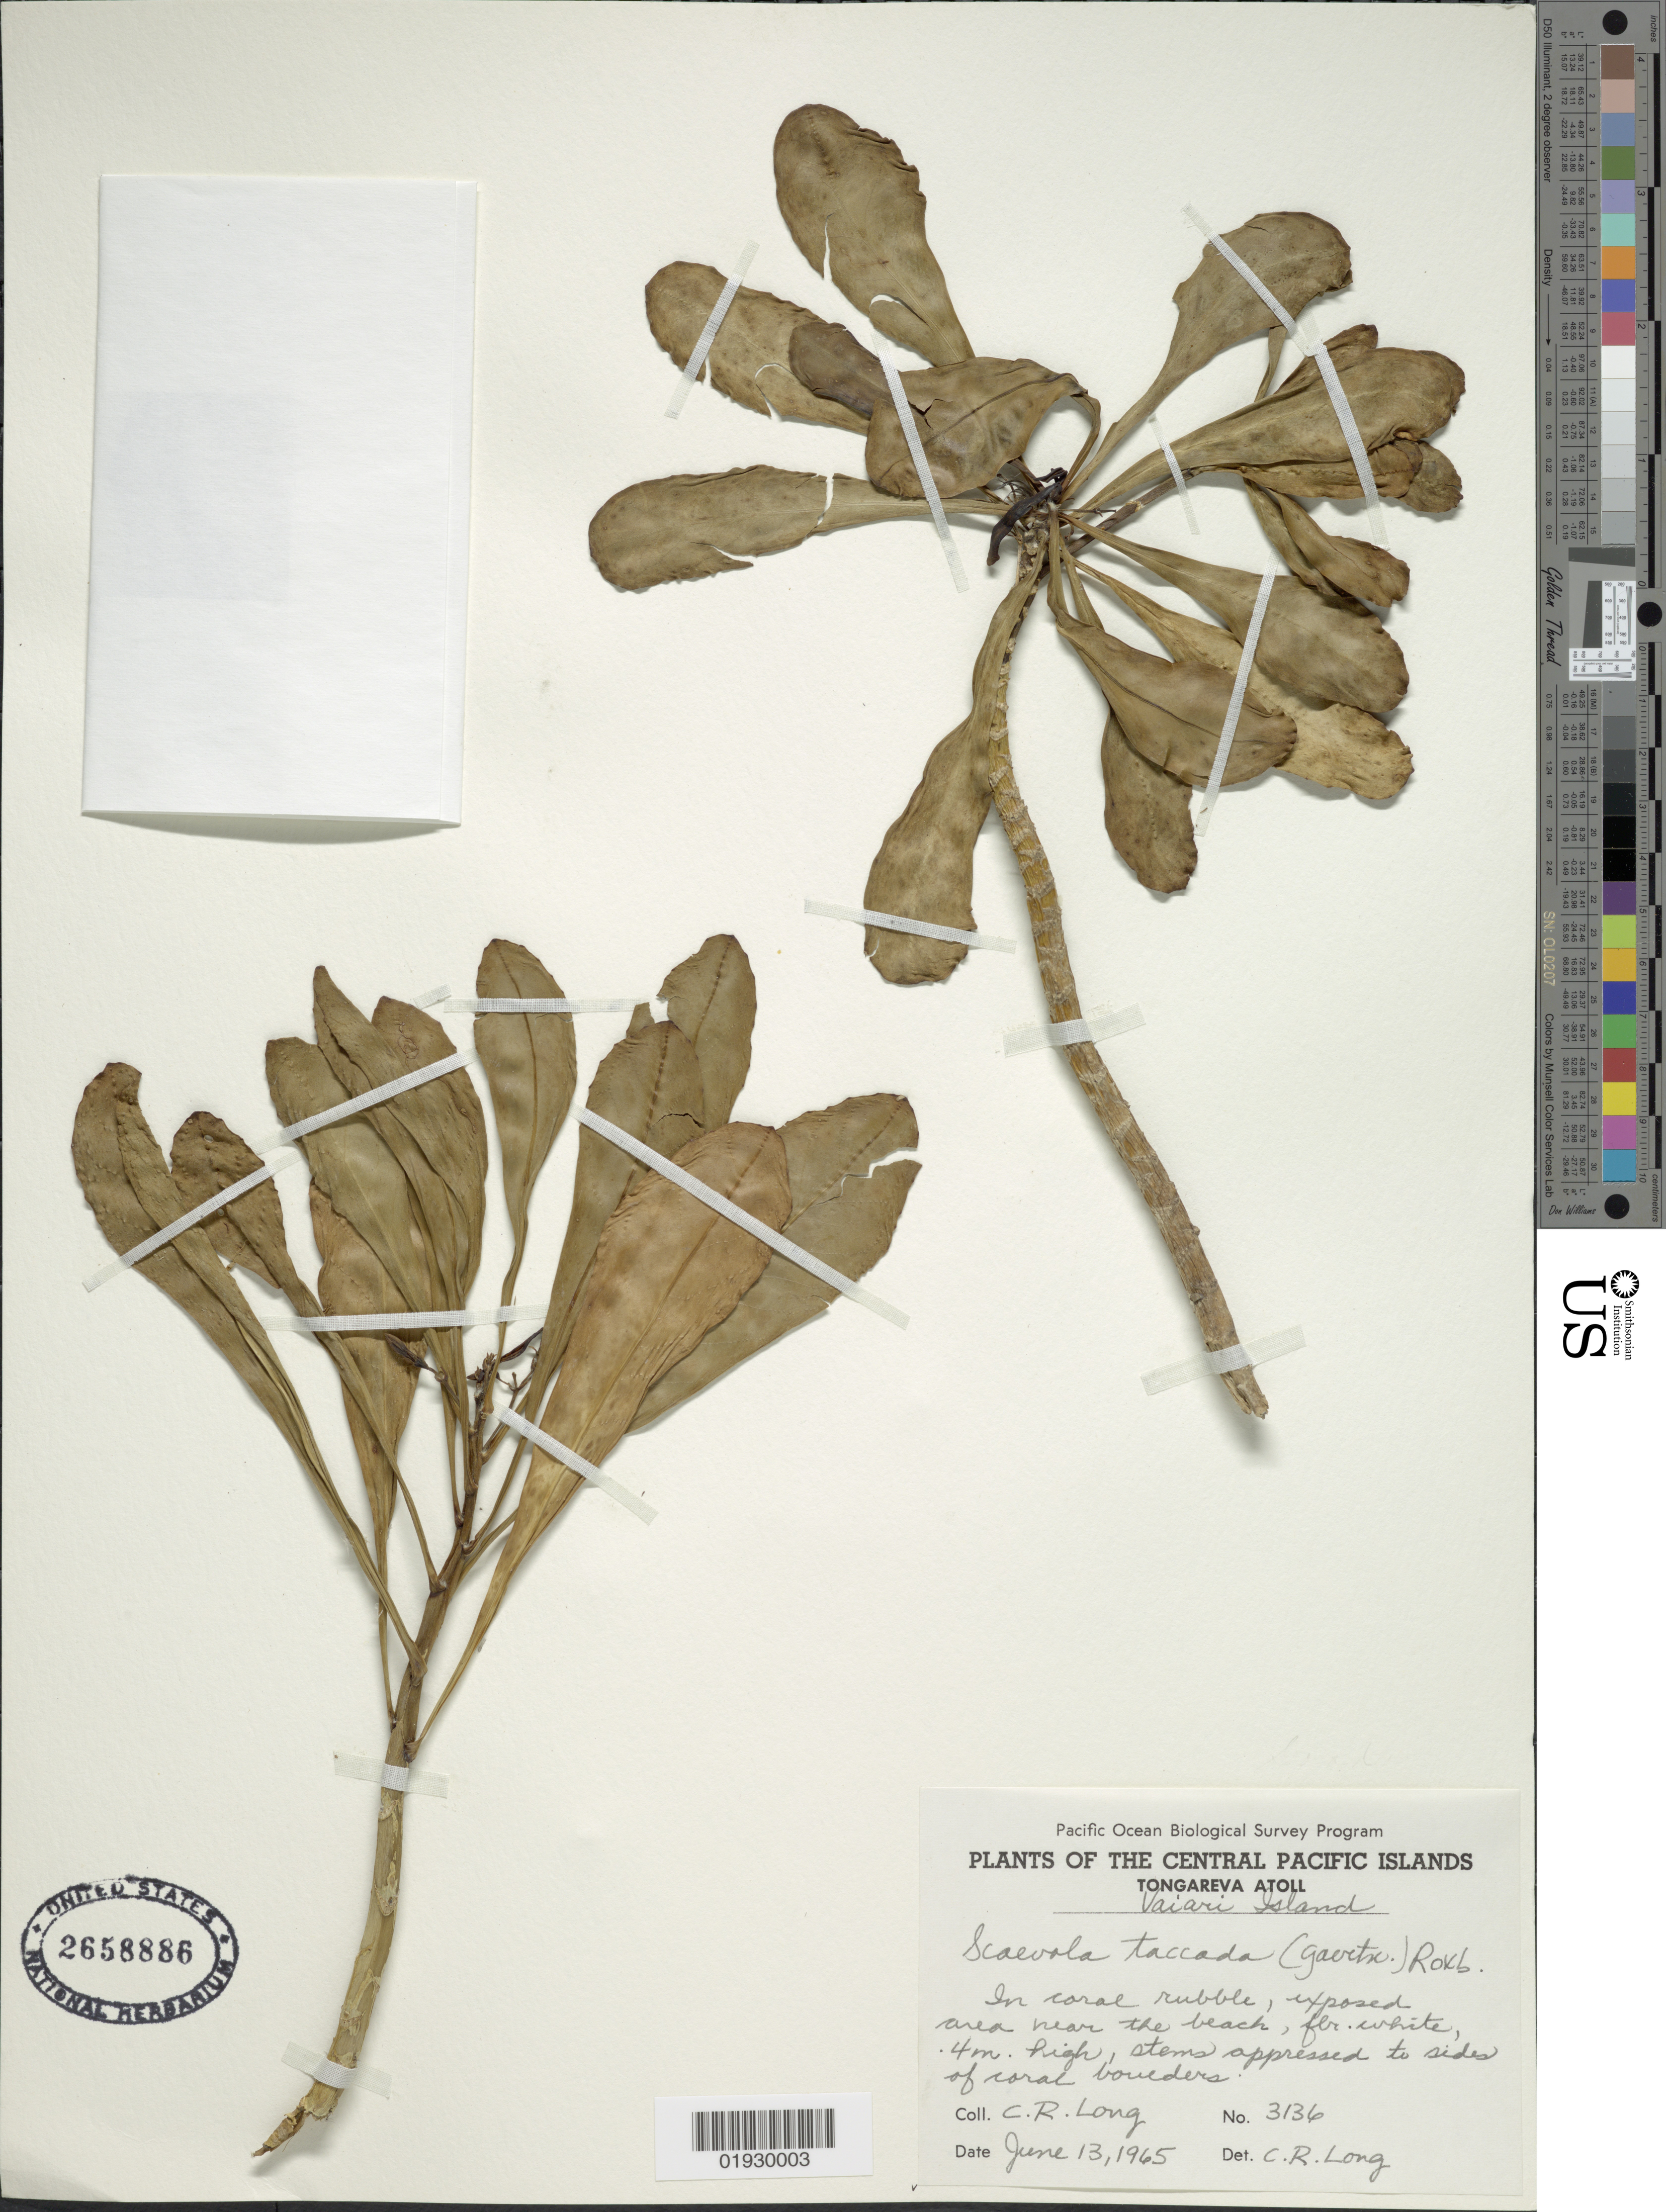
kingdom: Plantae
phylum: Tracheophyta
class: Magnoliopsida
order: Asterales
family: Goodeniaceae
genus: Scaevola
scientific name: Scaevola taccada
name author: (Gaertn.) Roxb.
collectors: C. R. Long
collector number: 3136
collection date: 1965-06-13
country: Cook Islands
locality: Central Pacific Islands, Tongareva Atoll, Vaiari Island, exposed area near the beach.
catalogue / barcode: US 2658886